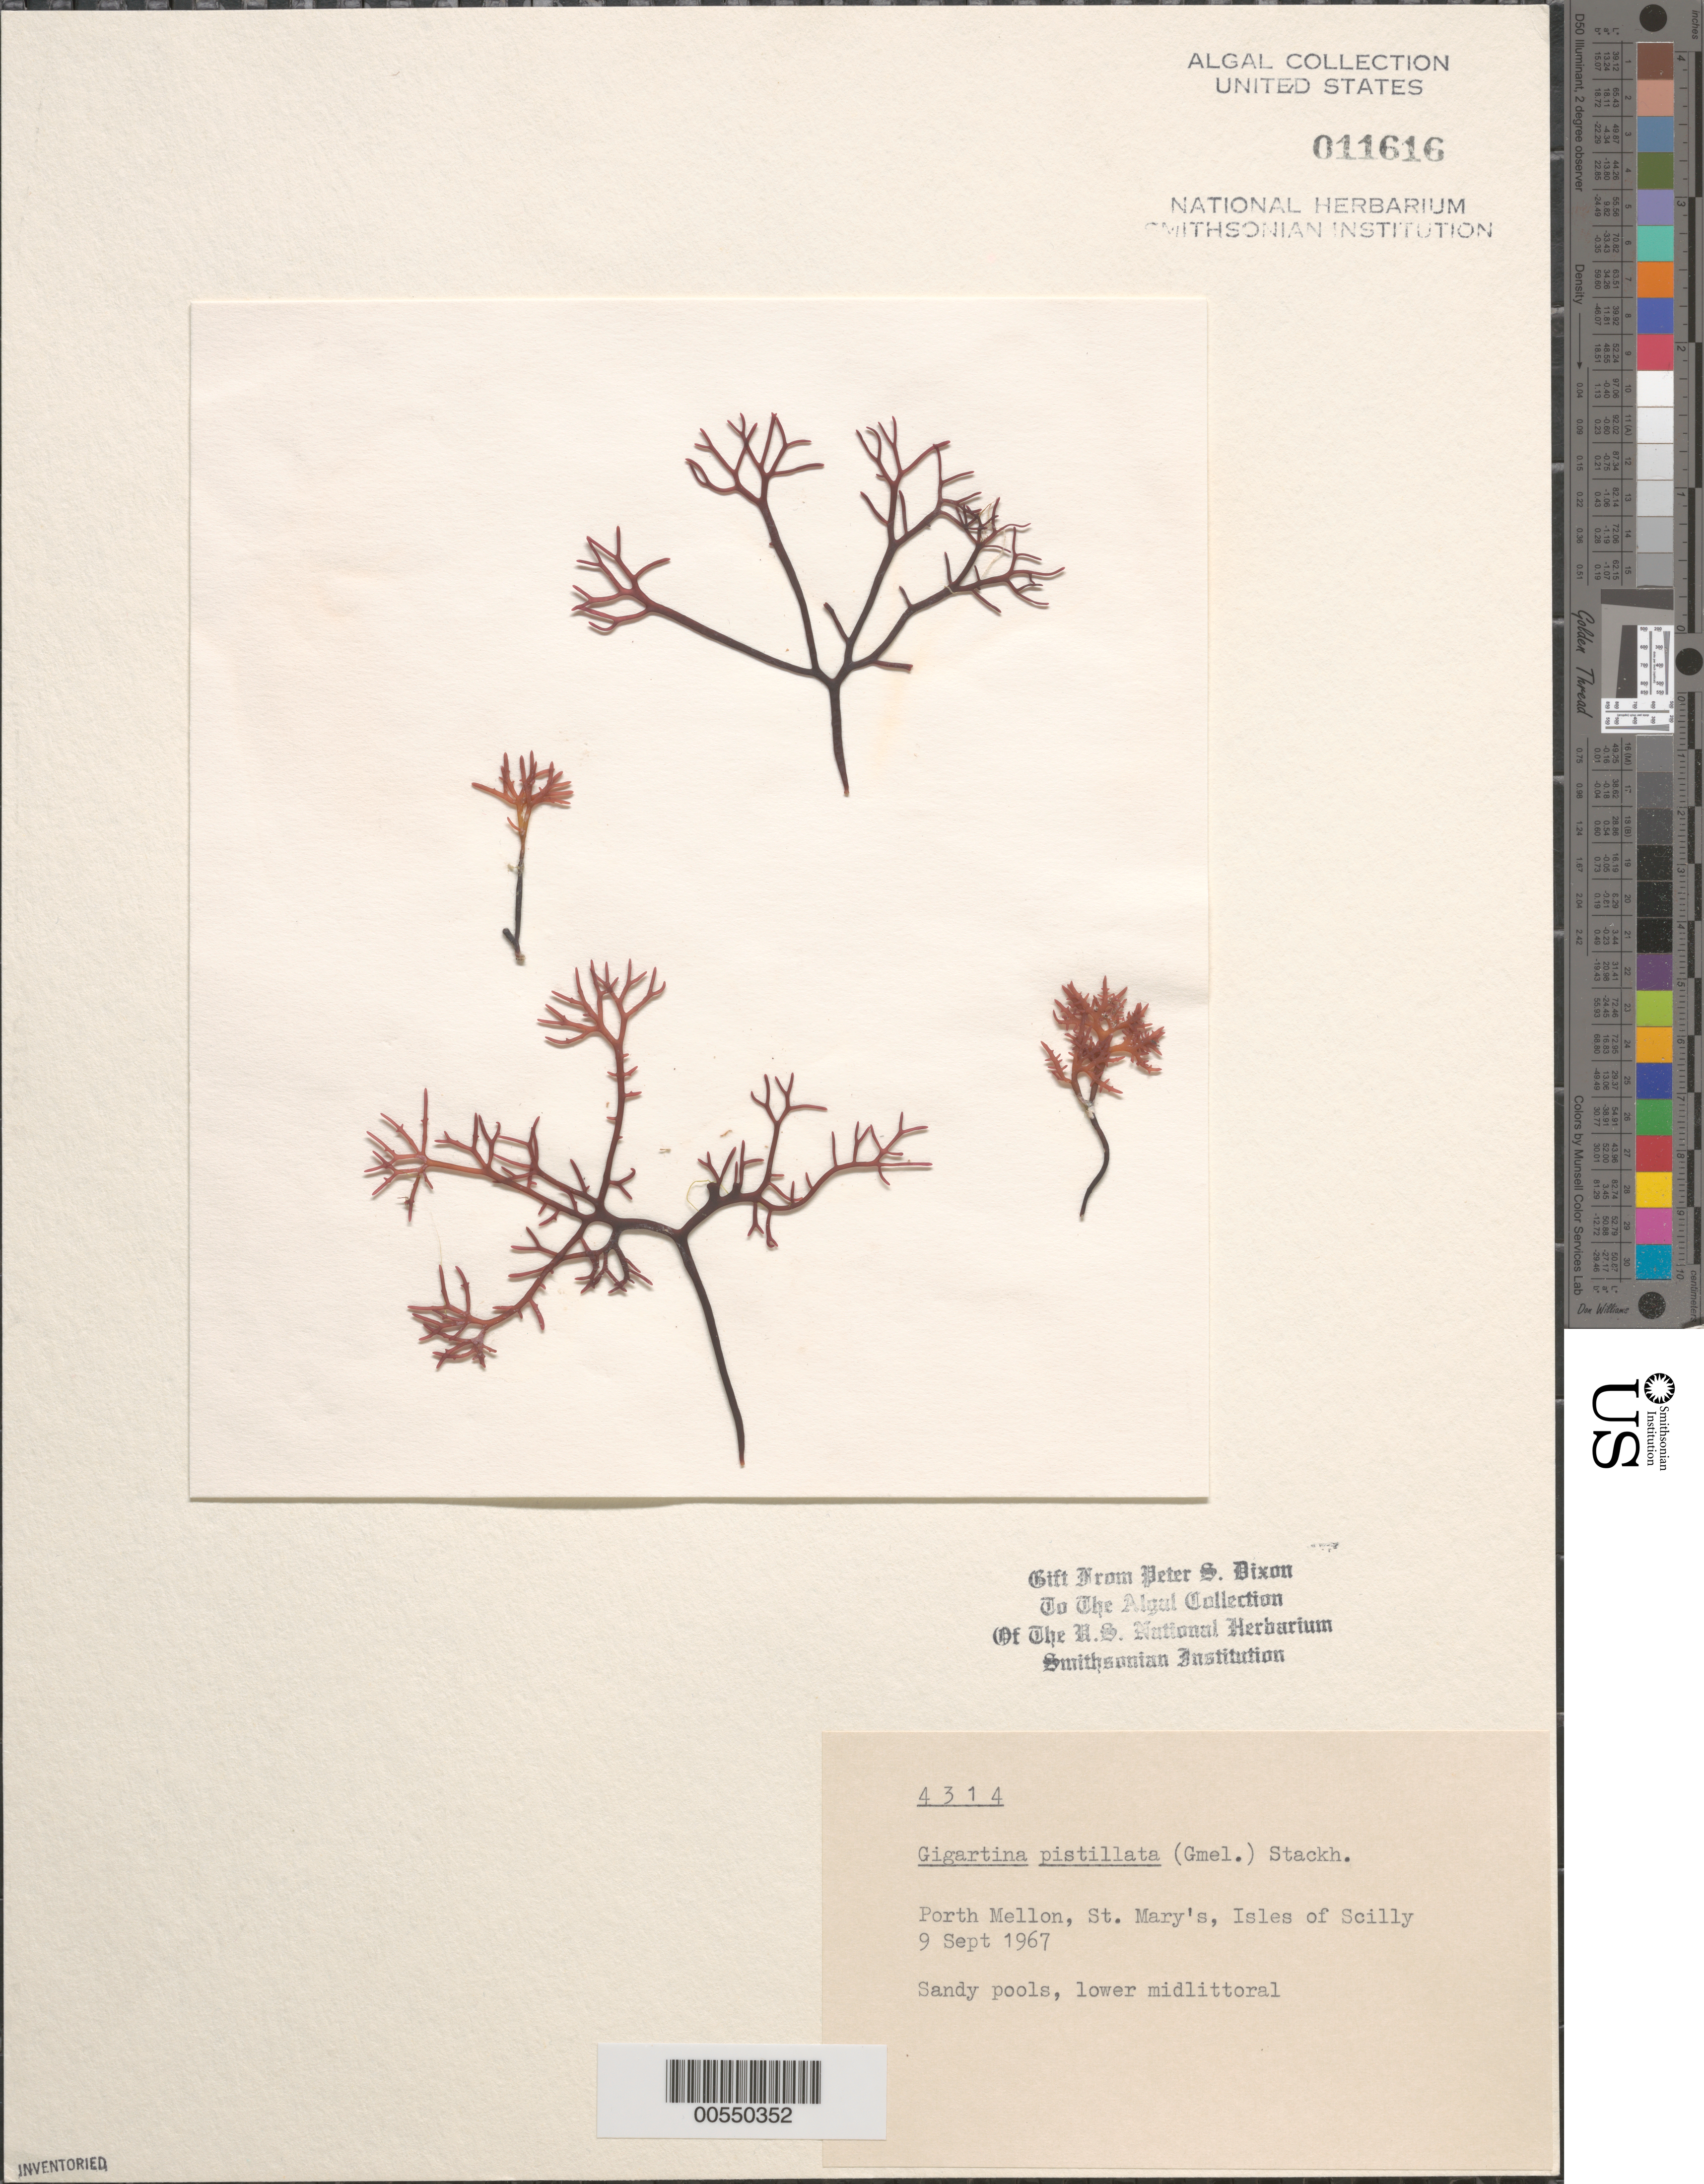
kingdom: Plantae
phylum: Rhodophyta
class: Florideophyceae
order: Gigartinales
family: Gigartinaceae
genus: Gigartina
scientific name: Gigartina pistillata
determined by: Dixon, P. S.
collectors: P. S. Dixon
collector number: PSD 4314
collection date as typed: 09 Sep 1967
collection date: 1967-09-09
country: United Kingdom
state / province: England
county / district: Council of the Isles of Scilly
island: St. Mary's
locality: Porth Mellon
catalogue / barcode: US 11616